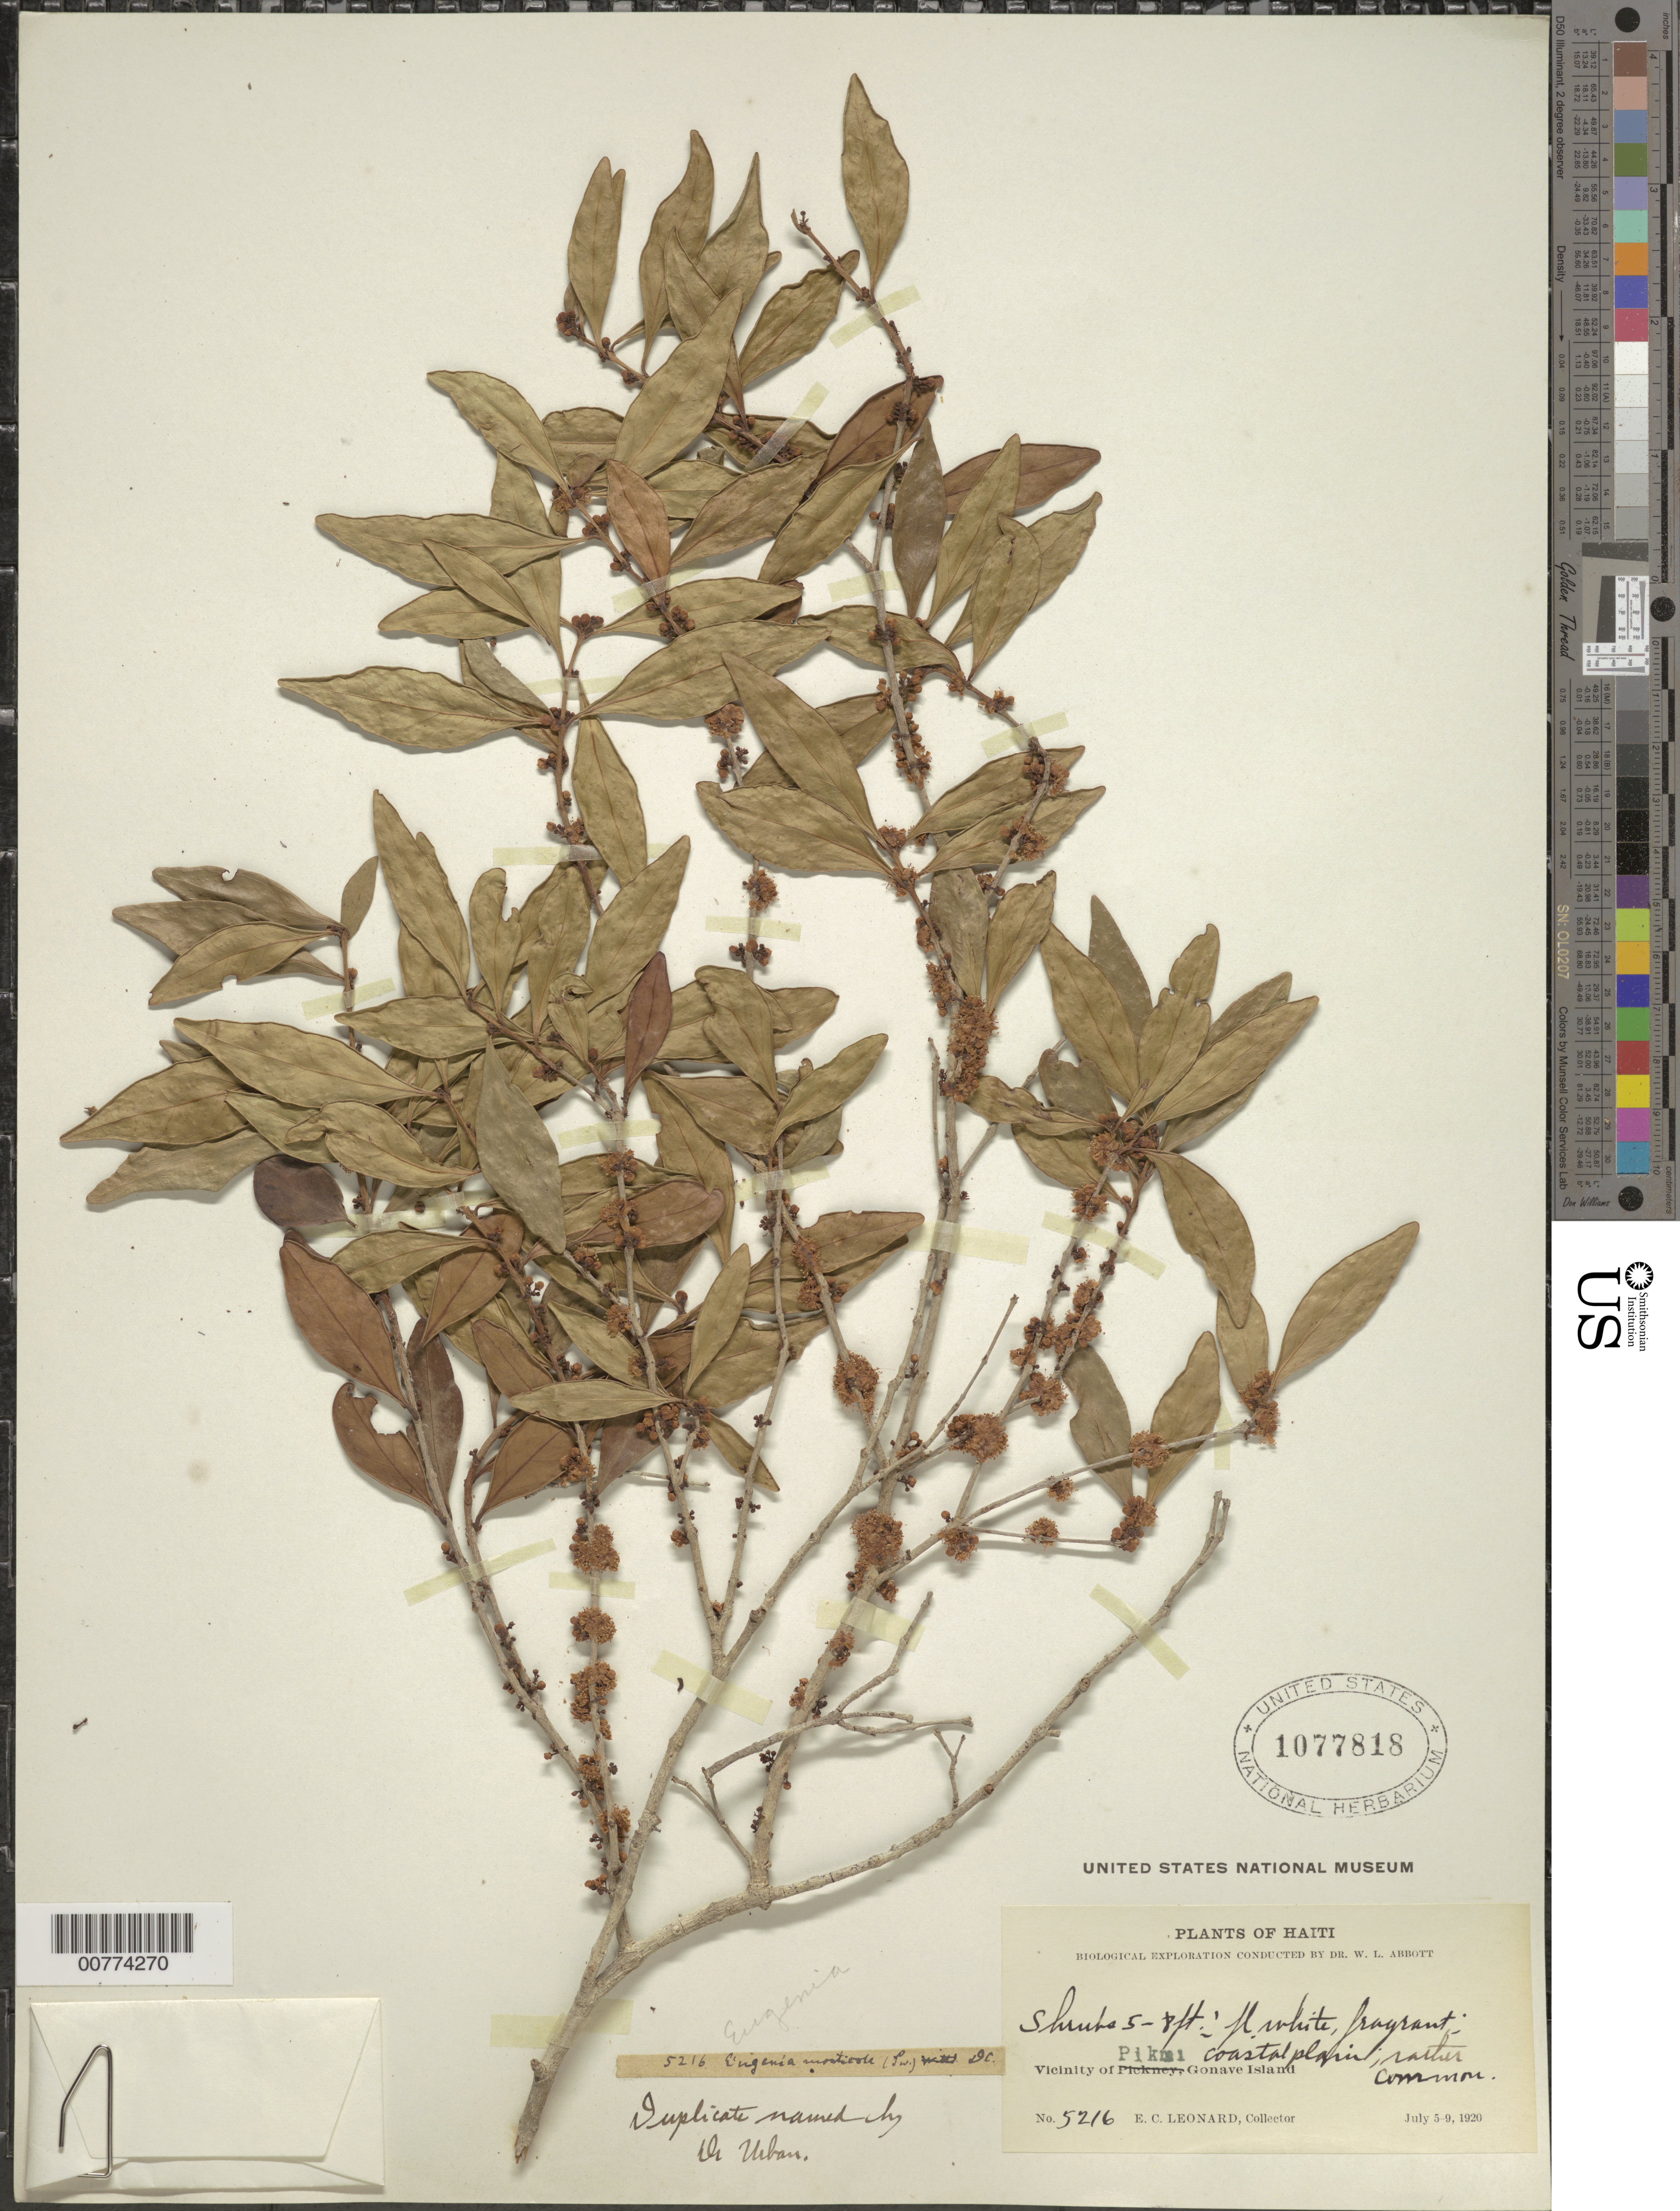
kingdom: Plantae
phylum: Tracheophyta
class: Magnoliopsida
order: Myrtales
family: Myrtaceae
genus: Eugenia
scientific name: Eugenia monticola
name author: (Sw.) DC.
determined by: Urban, Ignatz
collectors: E. C. Leonard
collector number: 5216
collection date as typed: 05 Jul 1920 to 09 Jul 1920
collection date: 1920-07-05/1920-07-09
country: Haiti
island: Hispaniola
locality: Gonave Island, vicinity of Pikmi.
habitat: Coastal plain.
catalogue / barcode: US 1077818